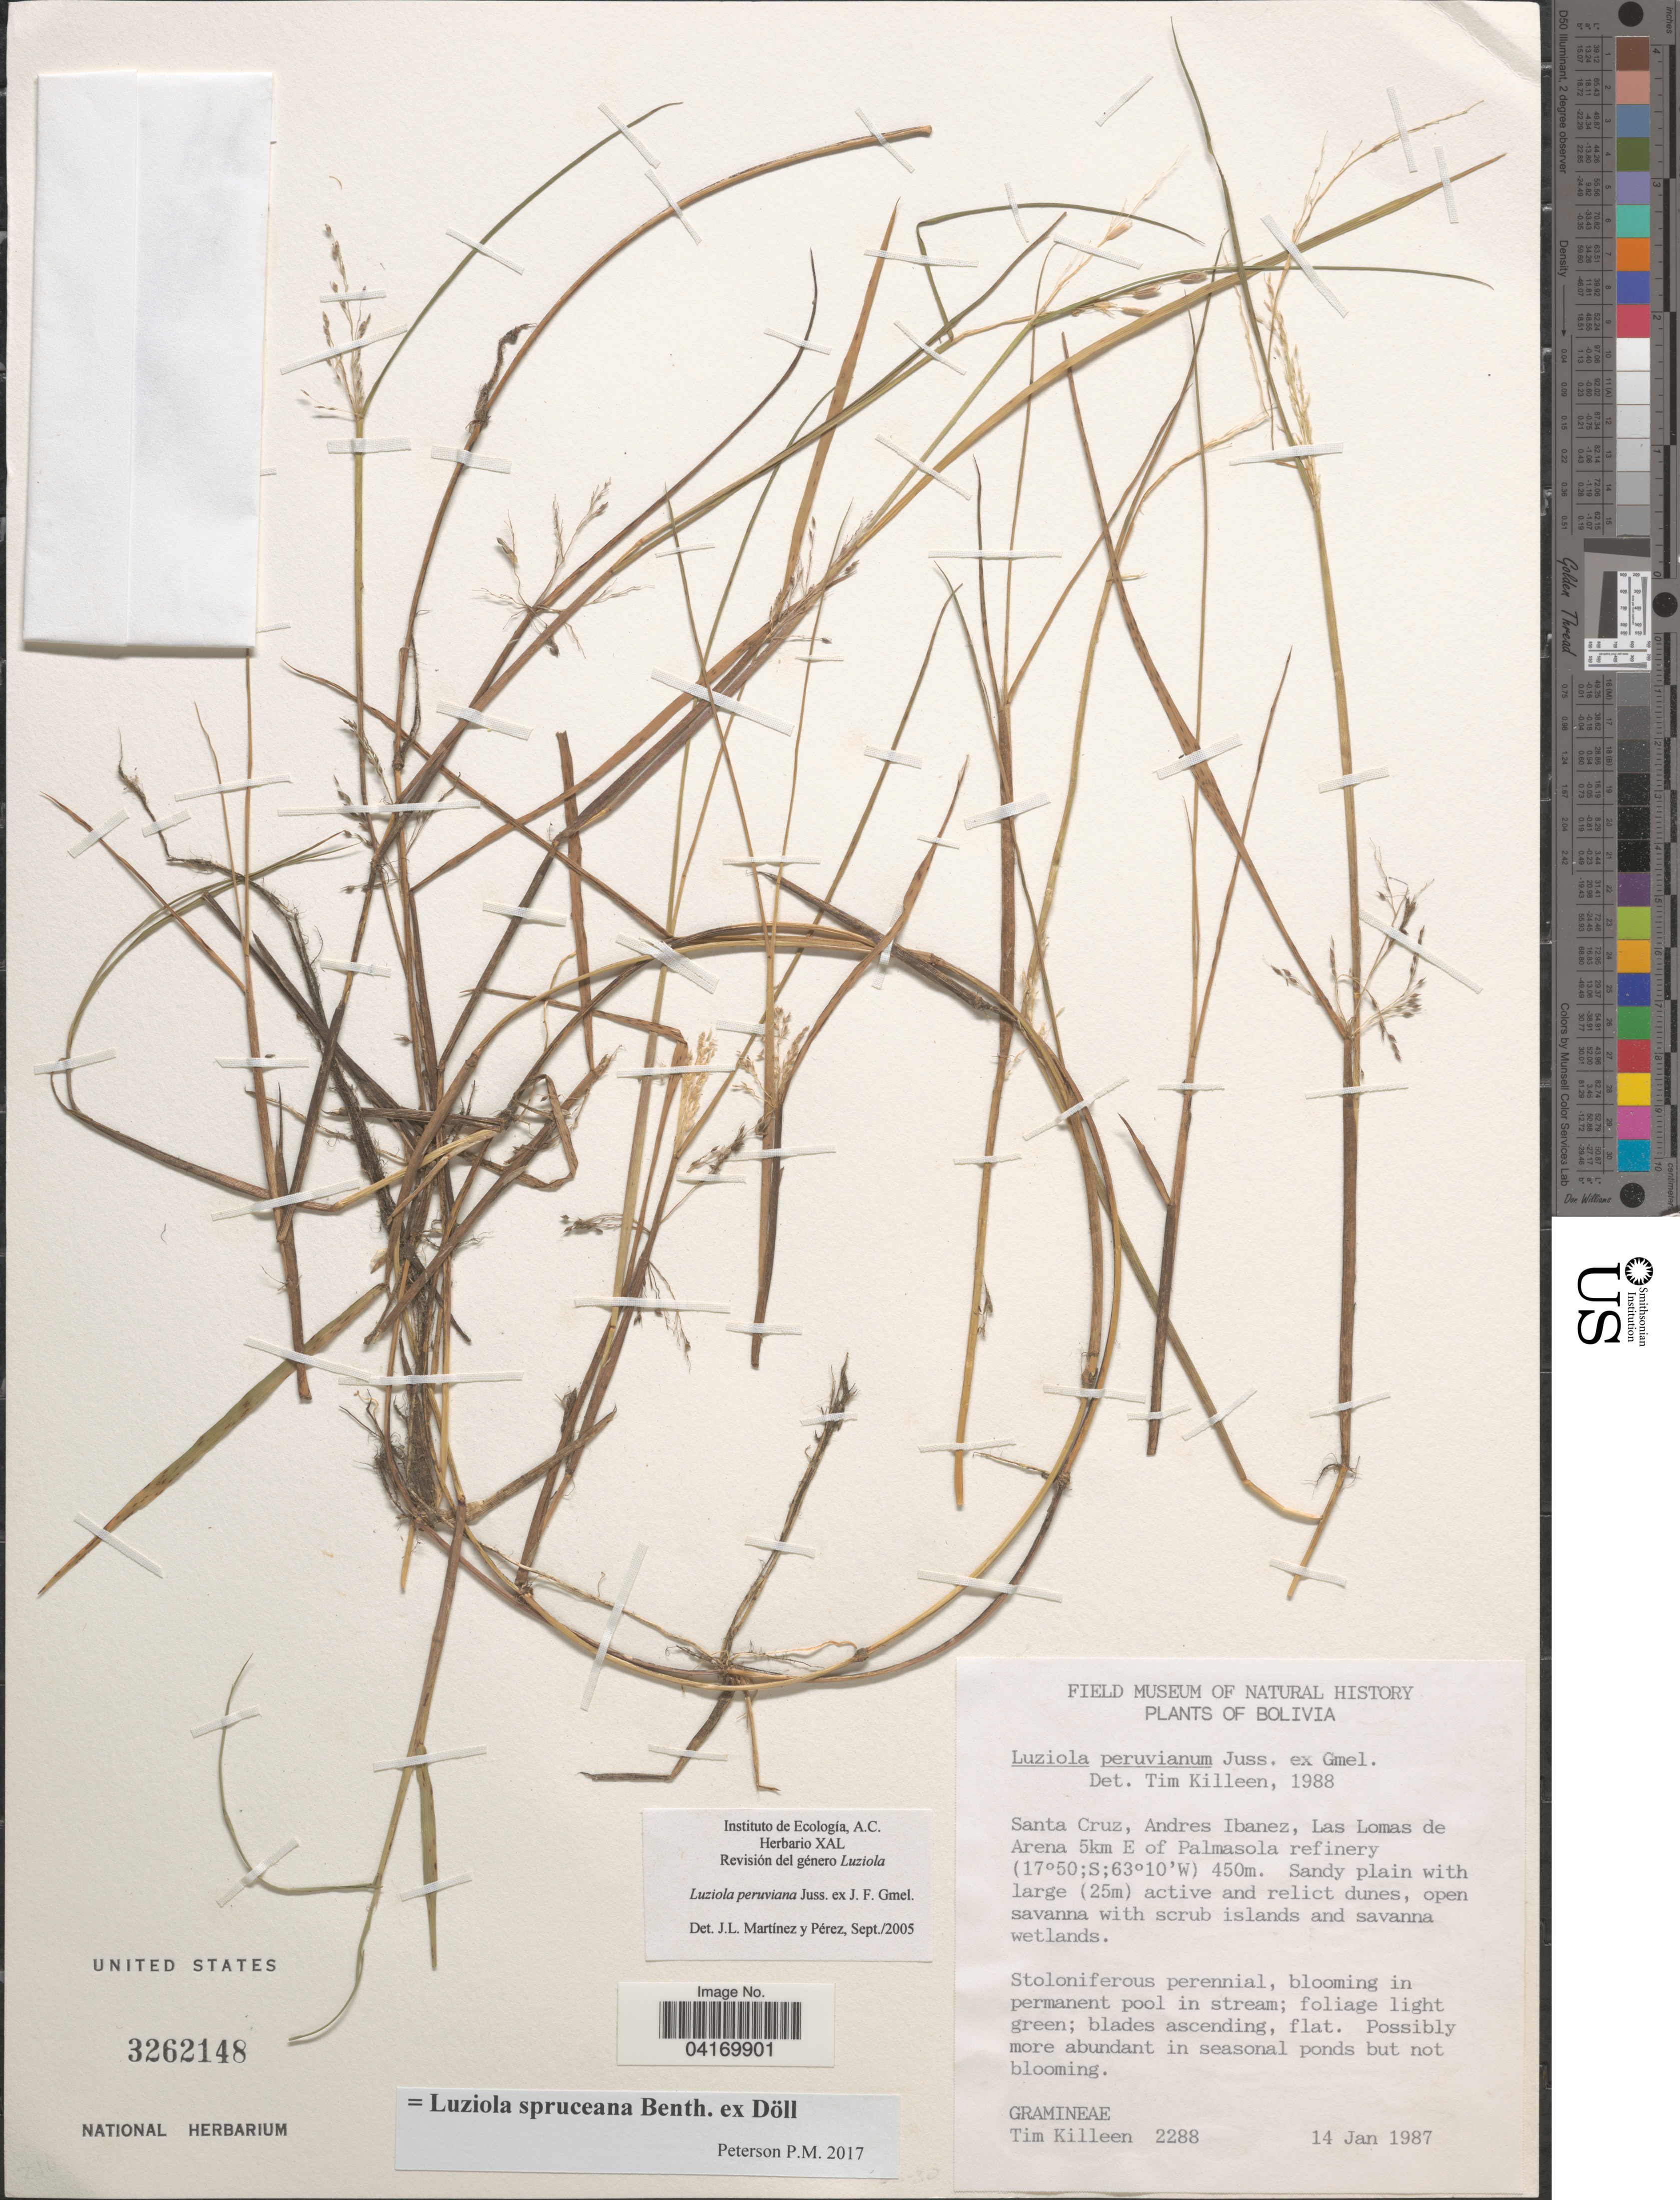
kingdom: Plantae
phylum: Tracheophyta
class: Liliopsida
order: Poales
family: Poaceae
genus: Luziola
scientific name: Luziola spruceana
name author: Benth. ex Döll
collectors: T. J. Killeen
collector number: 2288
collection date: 1987-01-14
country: Bolivia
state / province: Santa Cruz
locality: Andres Ibanez, Las Lomas de Arena 5km E of Palmasola refinery.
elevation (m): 450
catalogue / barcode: US 3262148